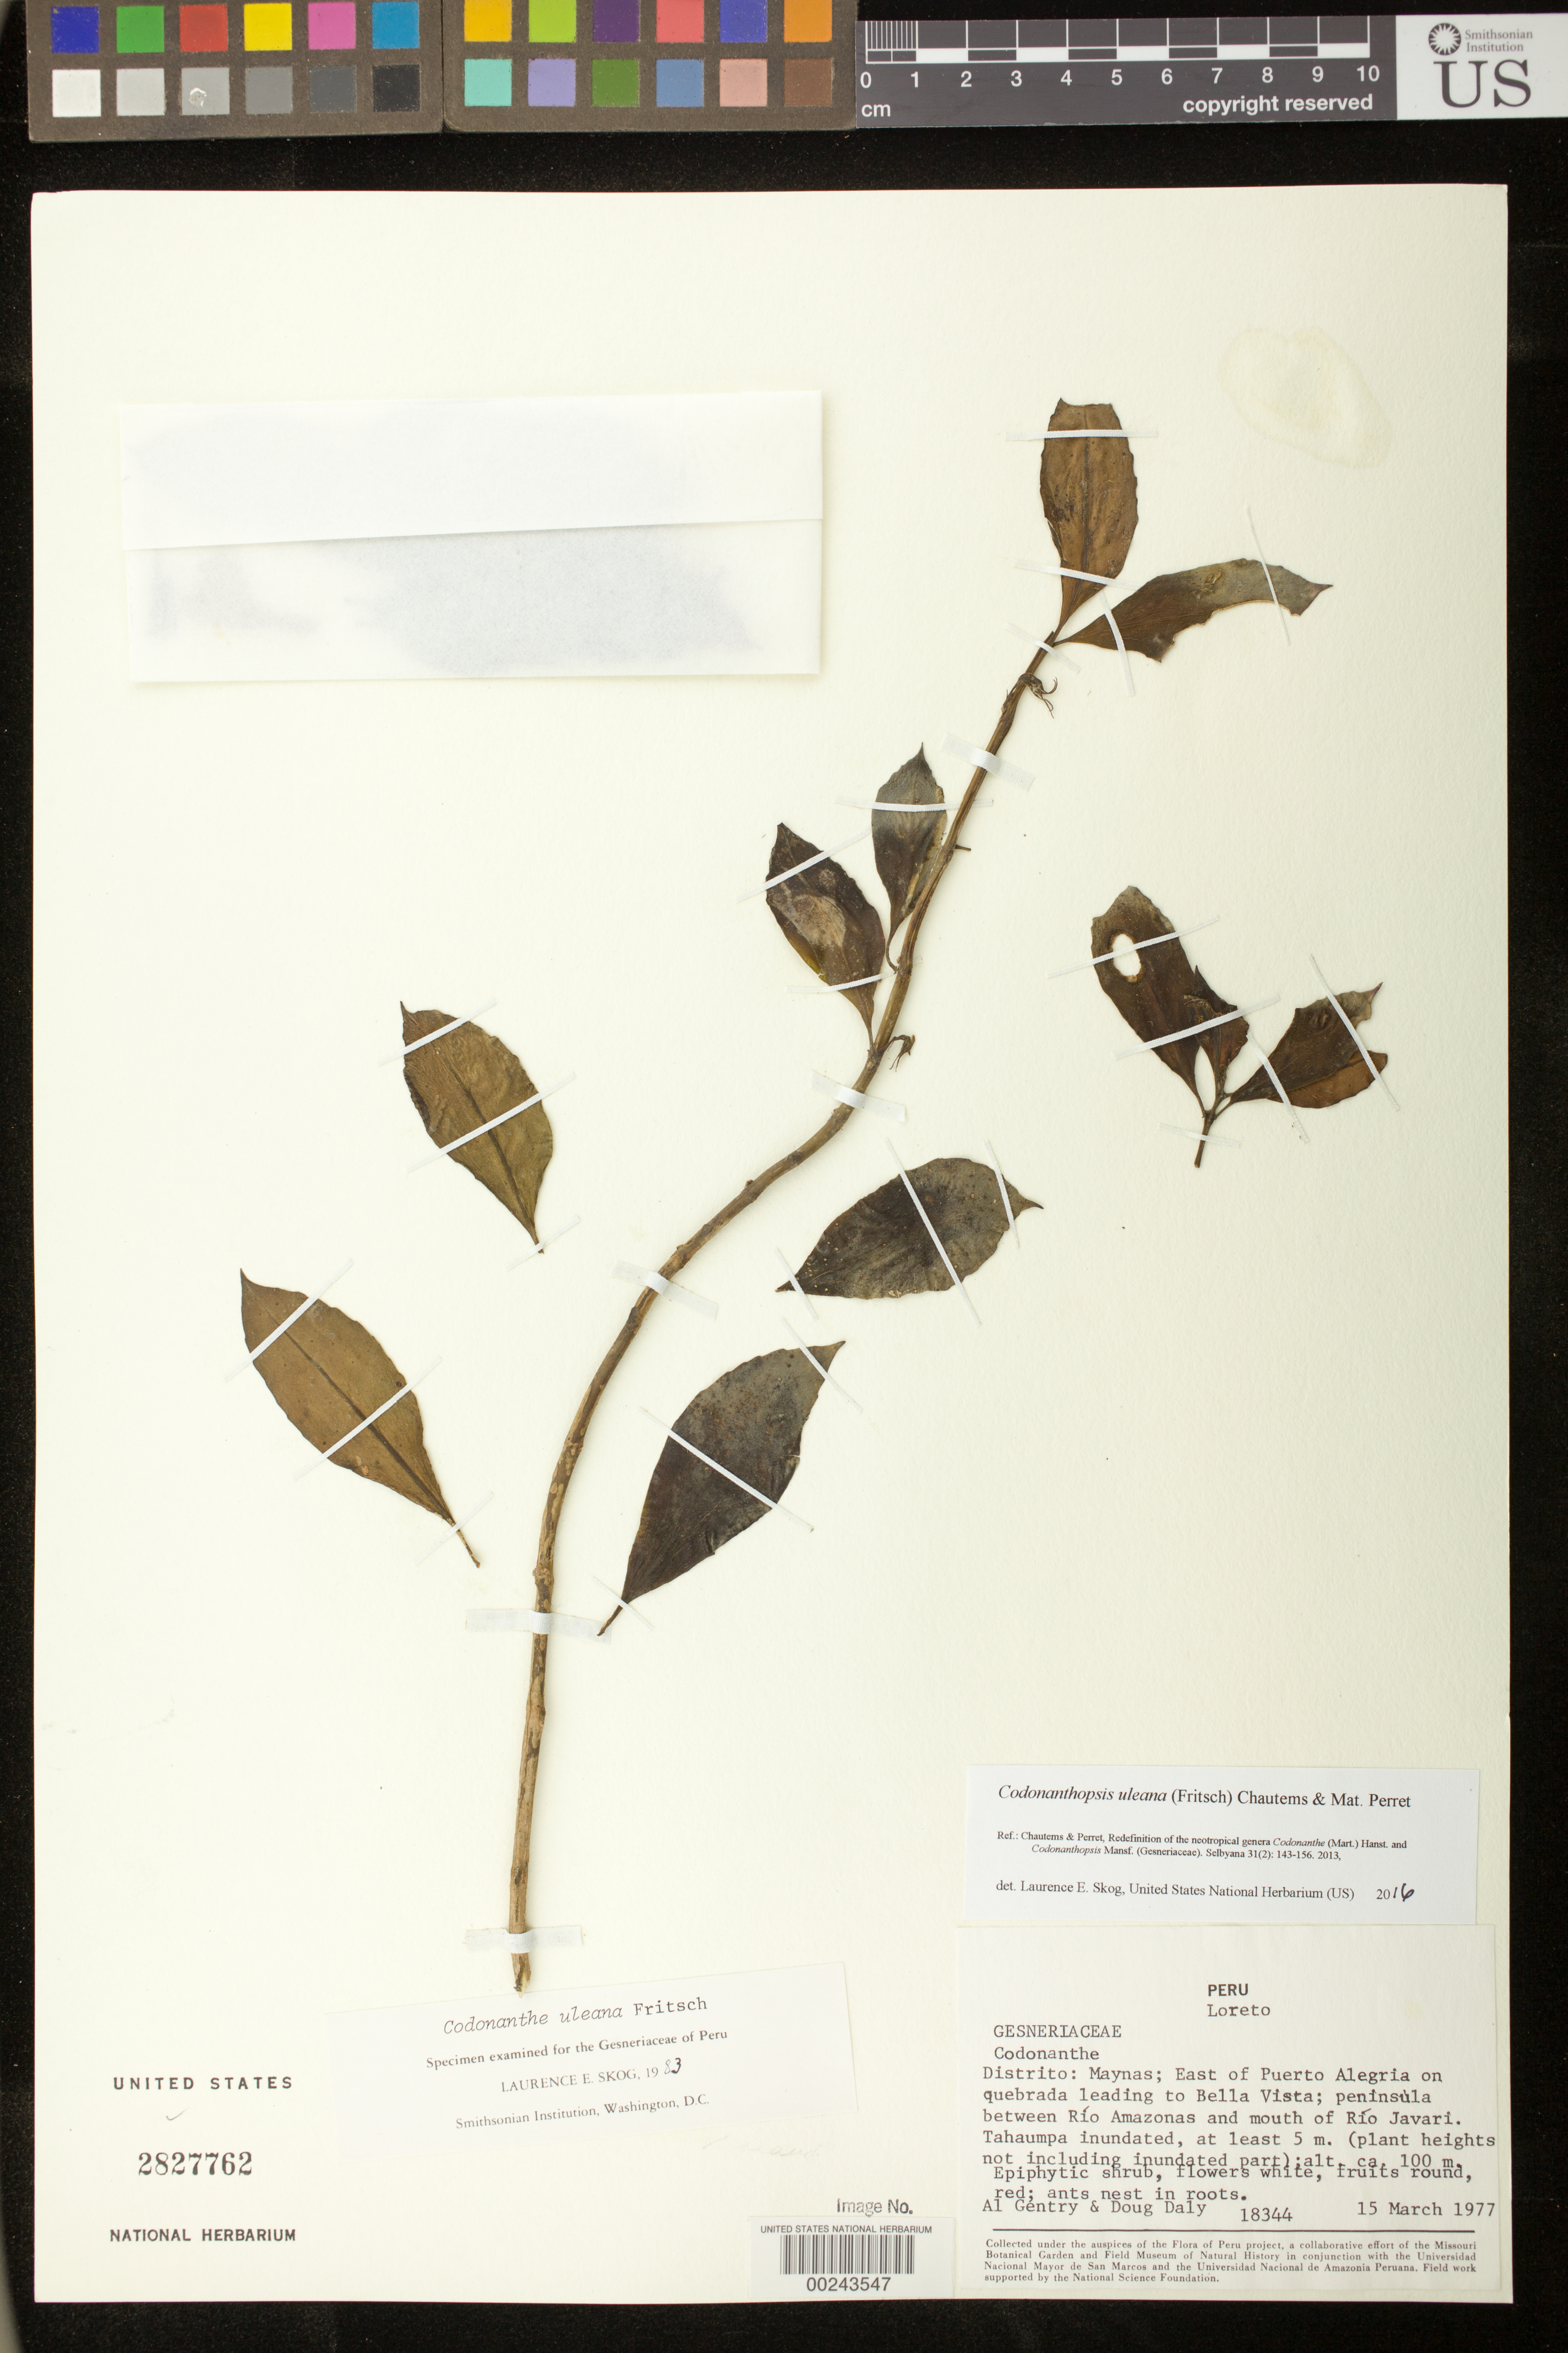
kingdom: Plantae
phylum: Tracheophyta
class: Magnoliopsida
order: Lamiales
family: Gesneriaceae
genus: Codonanthopsis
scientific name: Codonanthopsis uleana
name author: (Fritsch) Chautems & Mat.Perret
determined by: Skog, Laurence E.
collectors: A. H. Gentry & D. C. Daly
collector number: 18344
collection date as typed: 15 Mar 1977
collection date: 1977-03-15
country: Peru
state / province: Loreto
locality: Prov. Maynas, Dtto. Maynas, E of Puerto Alegria on quebrada leading to Bella Vista, peninsula between Rio Amazonas and mouth of Rio Javari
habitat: Tahaumpa inundated, at least 5 m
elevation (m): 100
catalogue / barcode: US 2827762